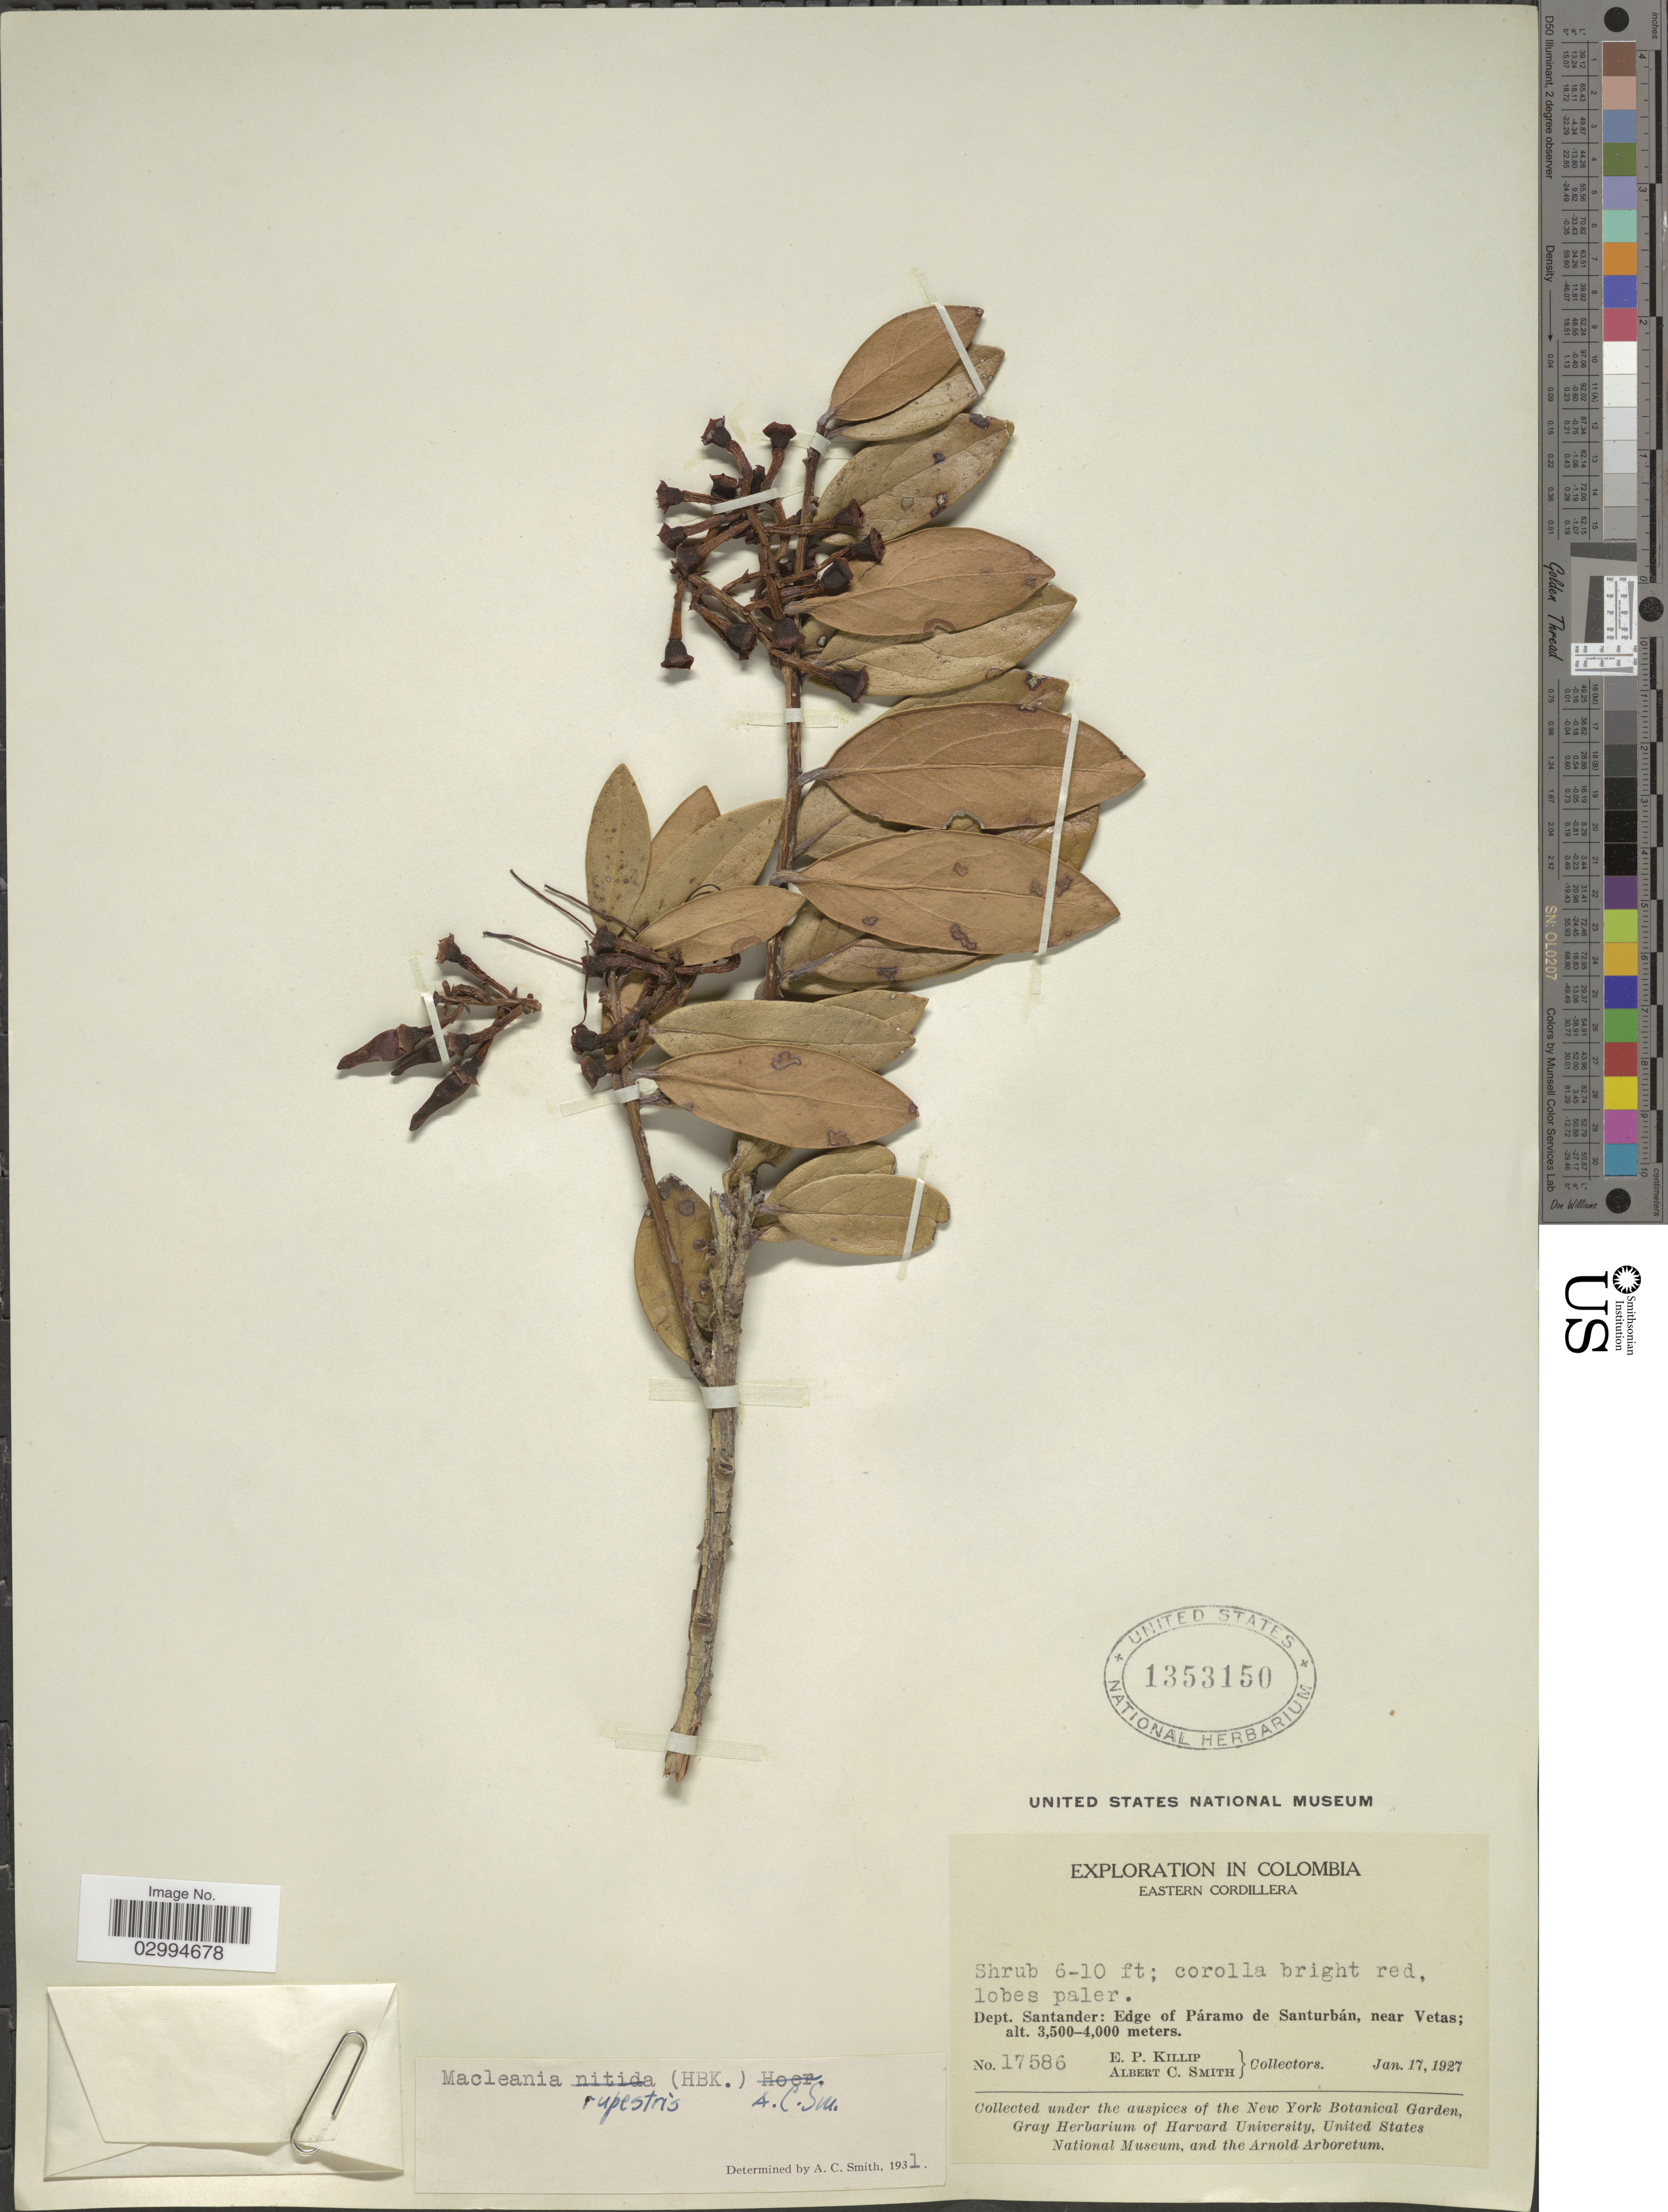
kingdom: Plantae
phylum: Tracheophyta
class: Magnoliopsida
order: Ericales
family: Ericaceae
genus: Macleania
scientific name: Macleania rupestris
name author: (Kunth) A.C. Sm.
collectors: E. P. Killip & A. C. Smith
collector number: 17586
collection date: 1927-01-17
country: Colombia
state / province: Santander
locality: Eastern Cordillera. Dept. Santander: Edge of Páramo de Santurbán, near Vetas.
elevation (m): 3500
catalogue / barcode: US 1353150